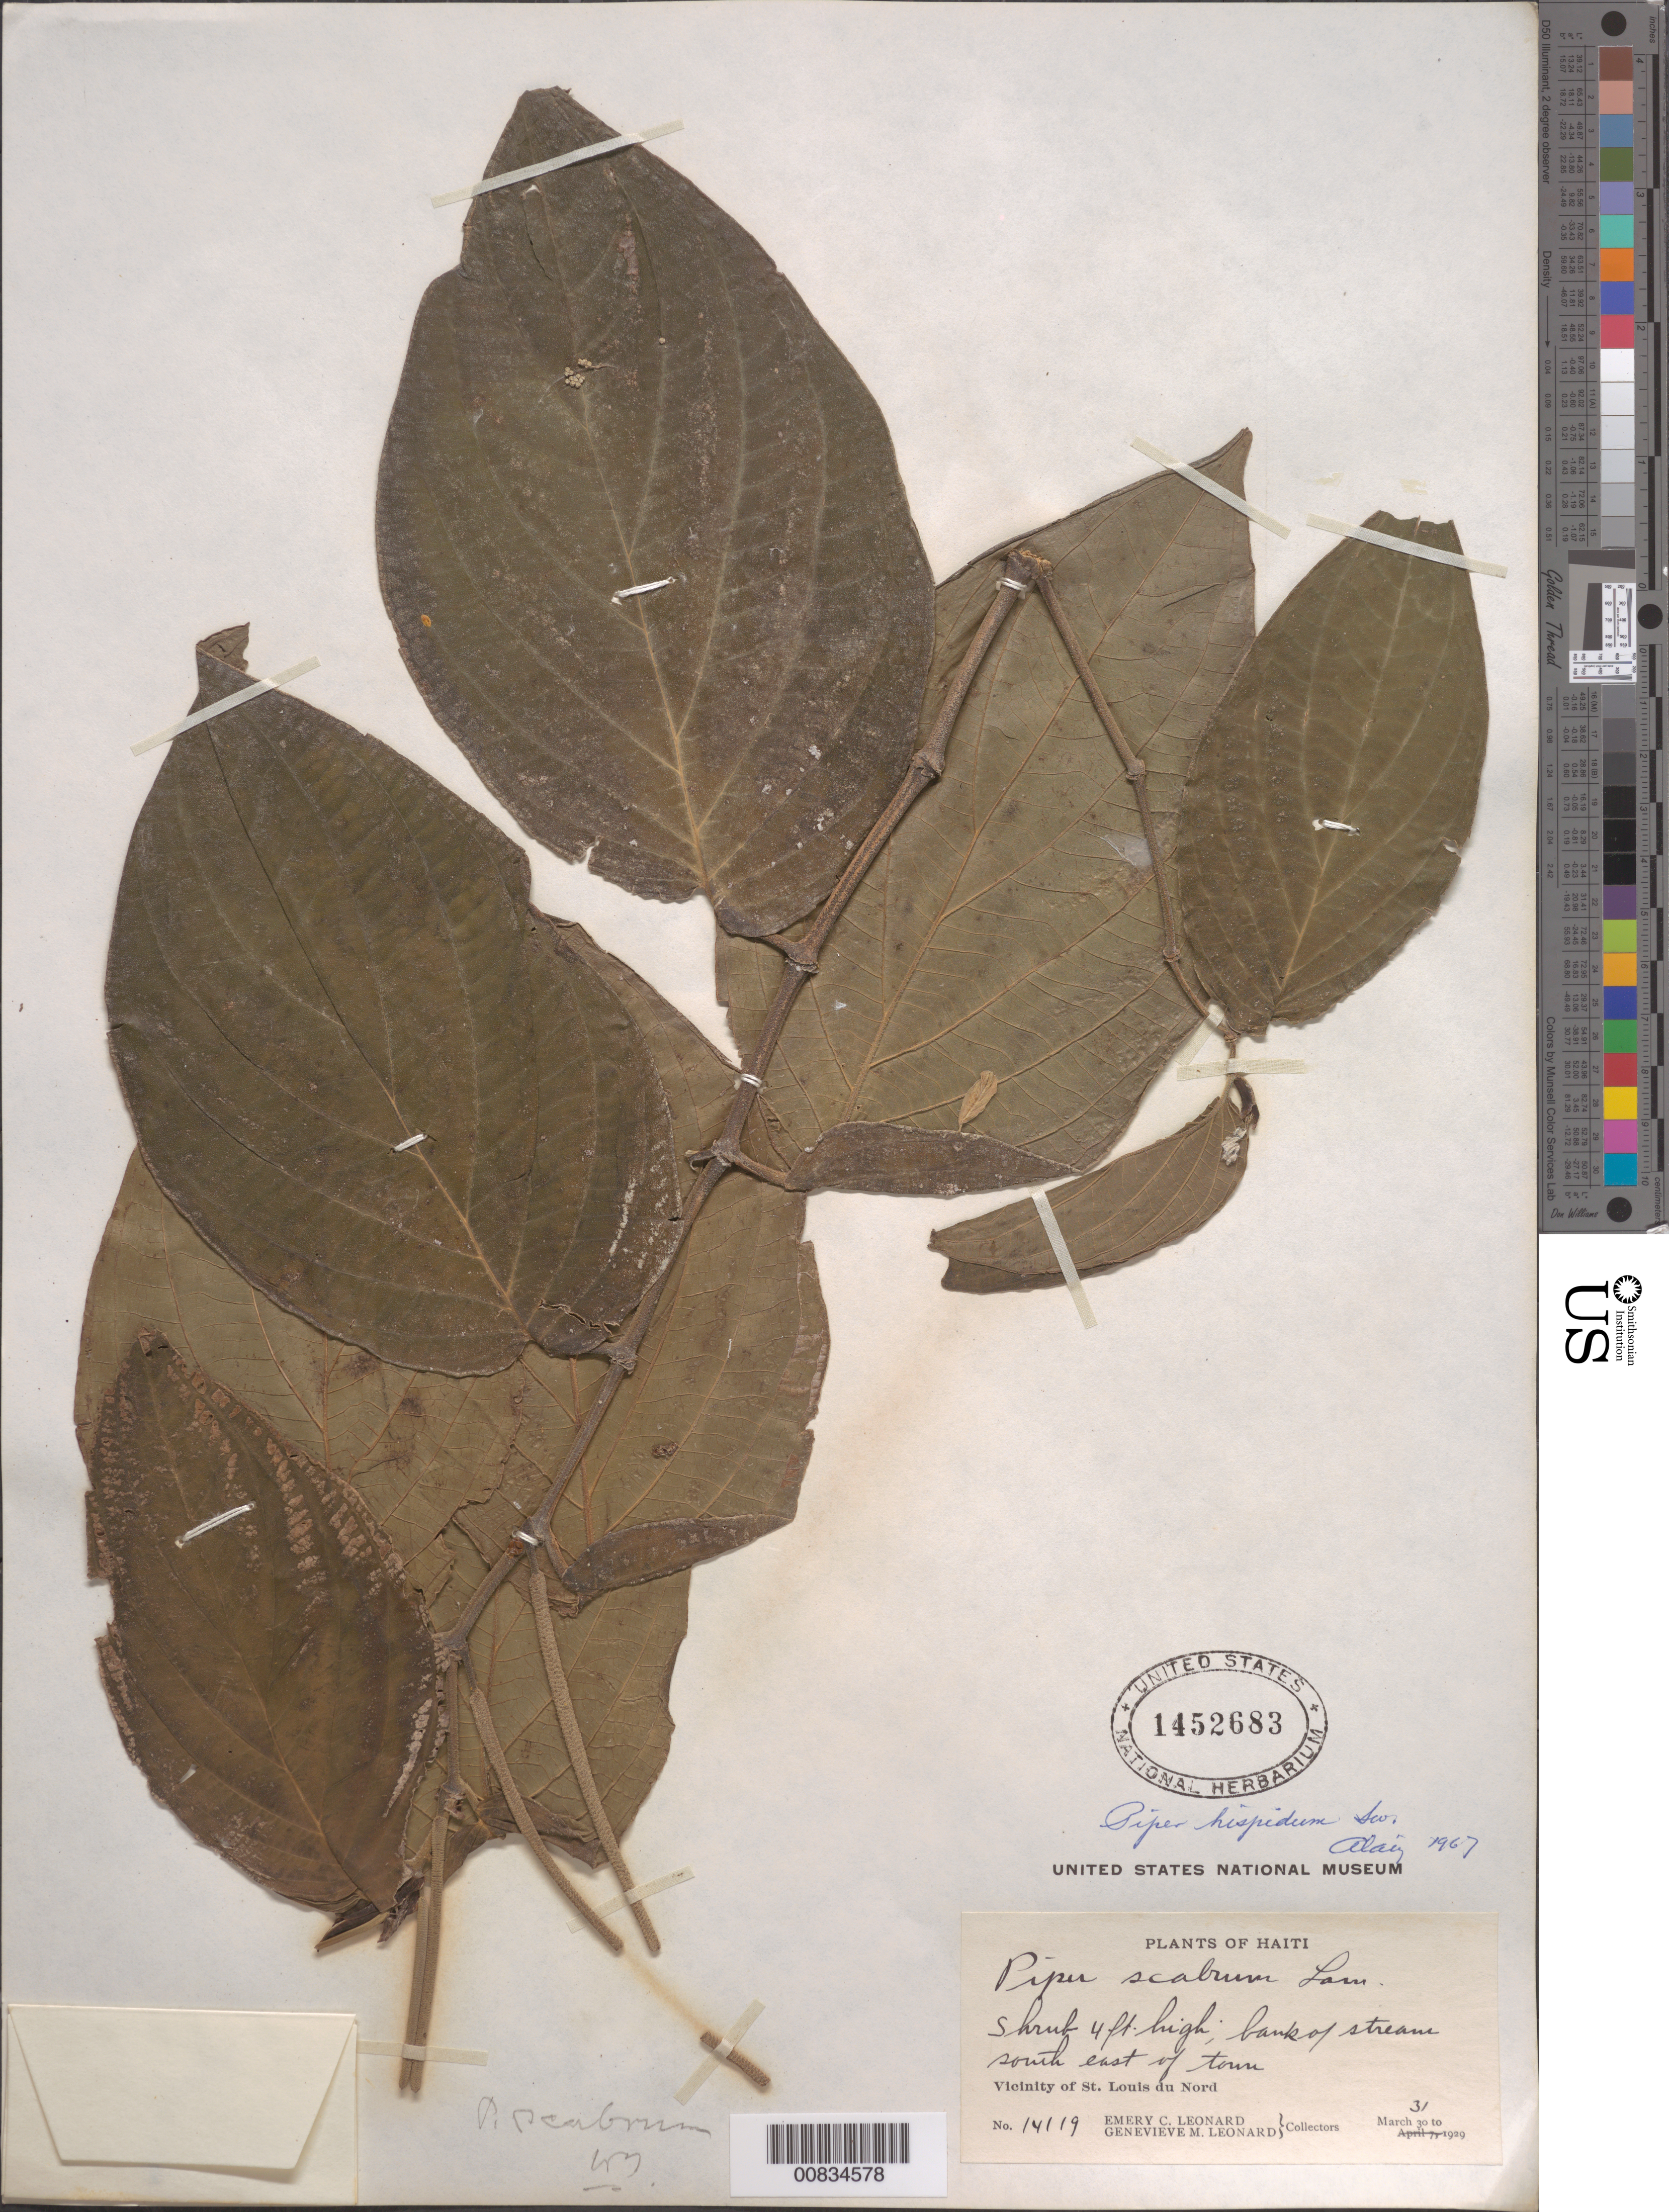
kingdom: Plantae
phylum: Tracheophyta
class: Magnoliopsida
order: Piperales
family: Piperaceae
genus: Piper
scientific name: Piper hispidum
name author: Sw.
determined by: Liogier, Alain H.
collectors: E. C. Leonard & G. M. Leonard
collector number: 14119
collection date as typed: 31 Mar 1929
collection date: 1929-03-31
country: Haiti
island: Hispaniola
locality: Vicinity of St. Louis du Nord. Banks of stream southeast of town.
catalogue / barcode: US 1452683